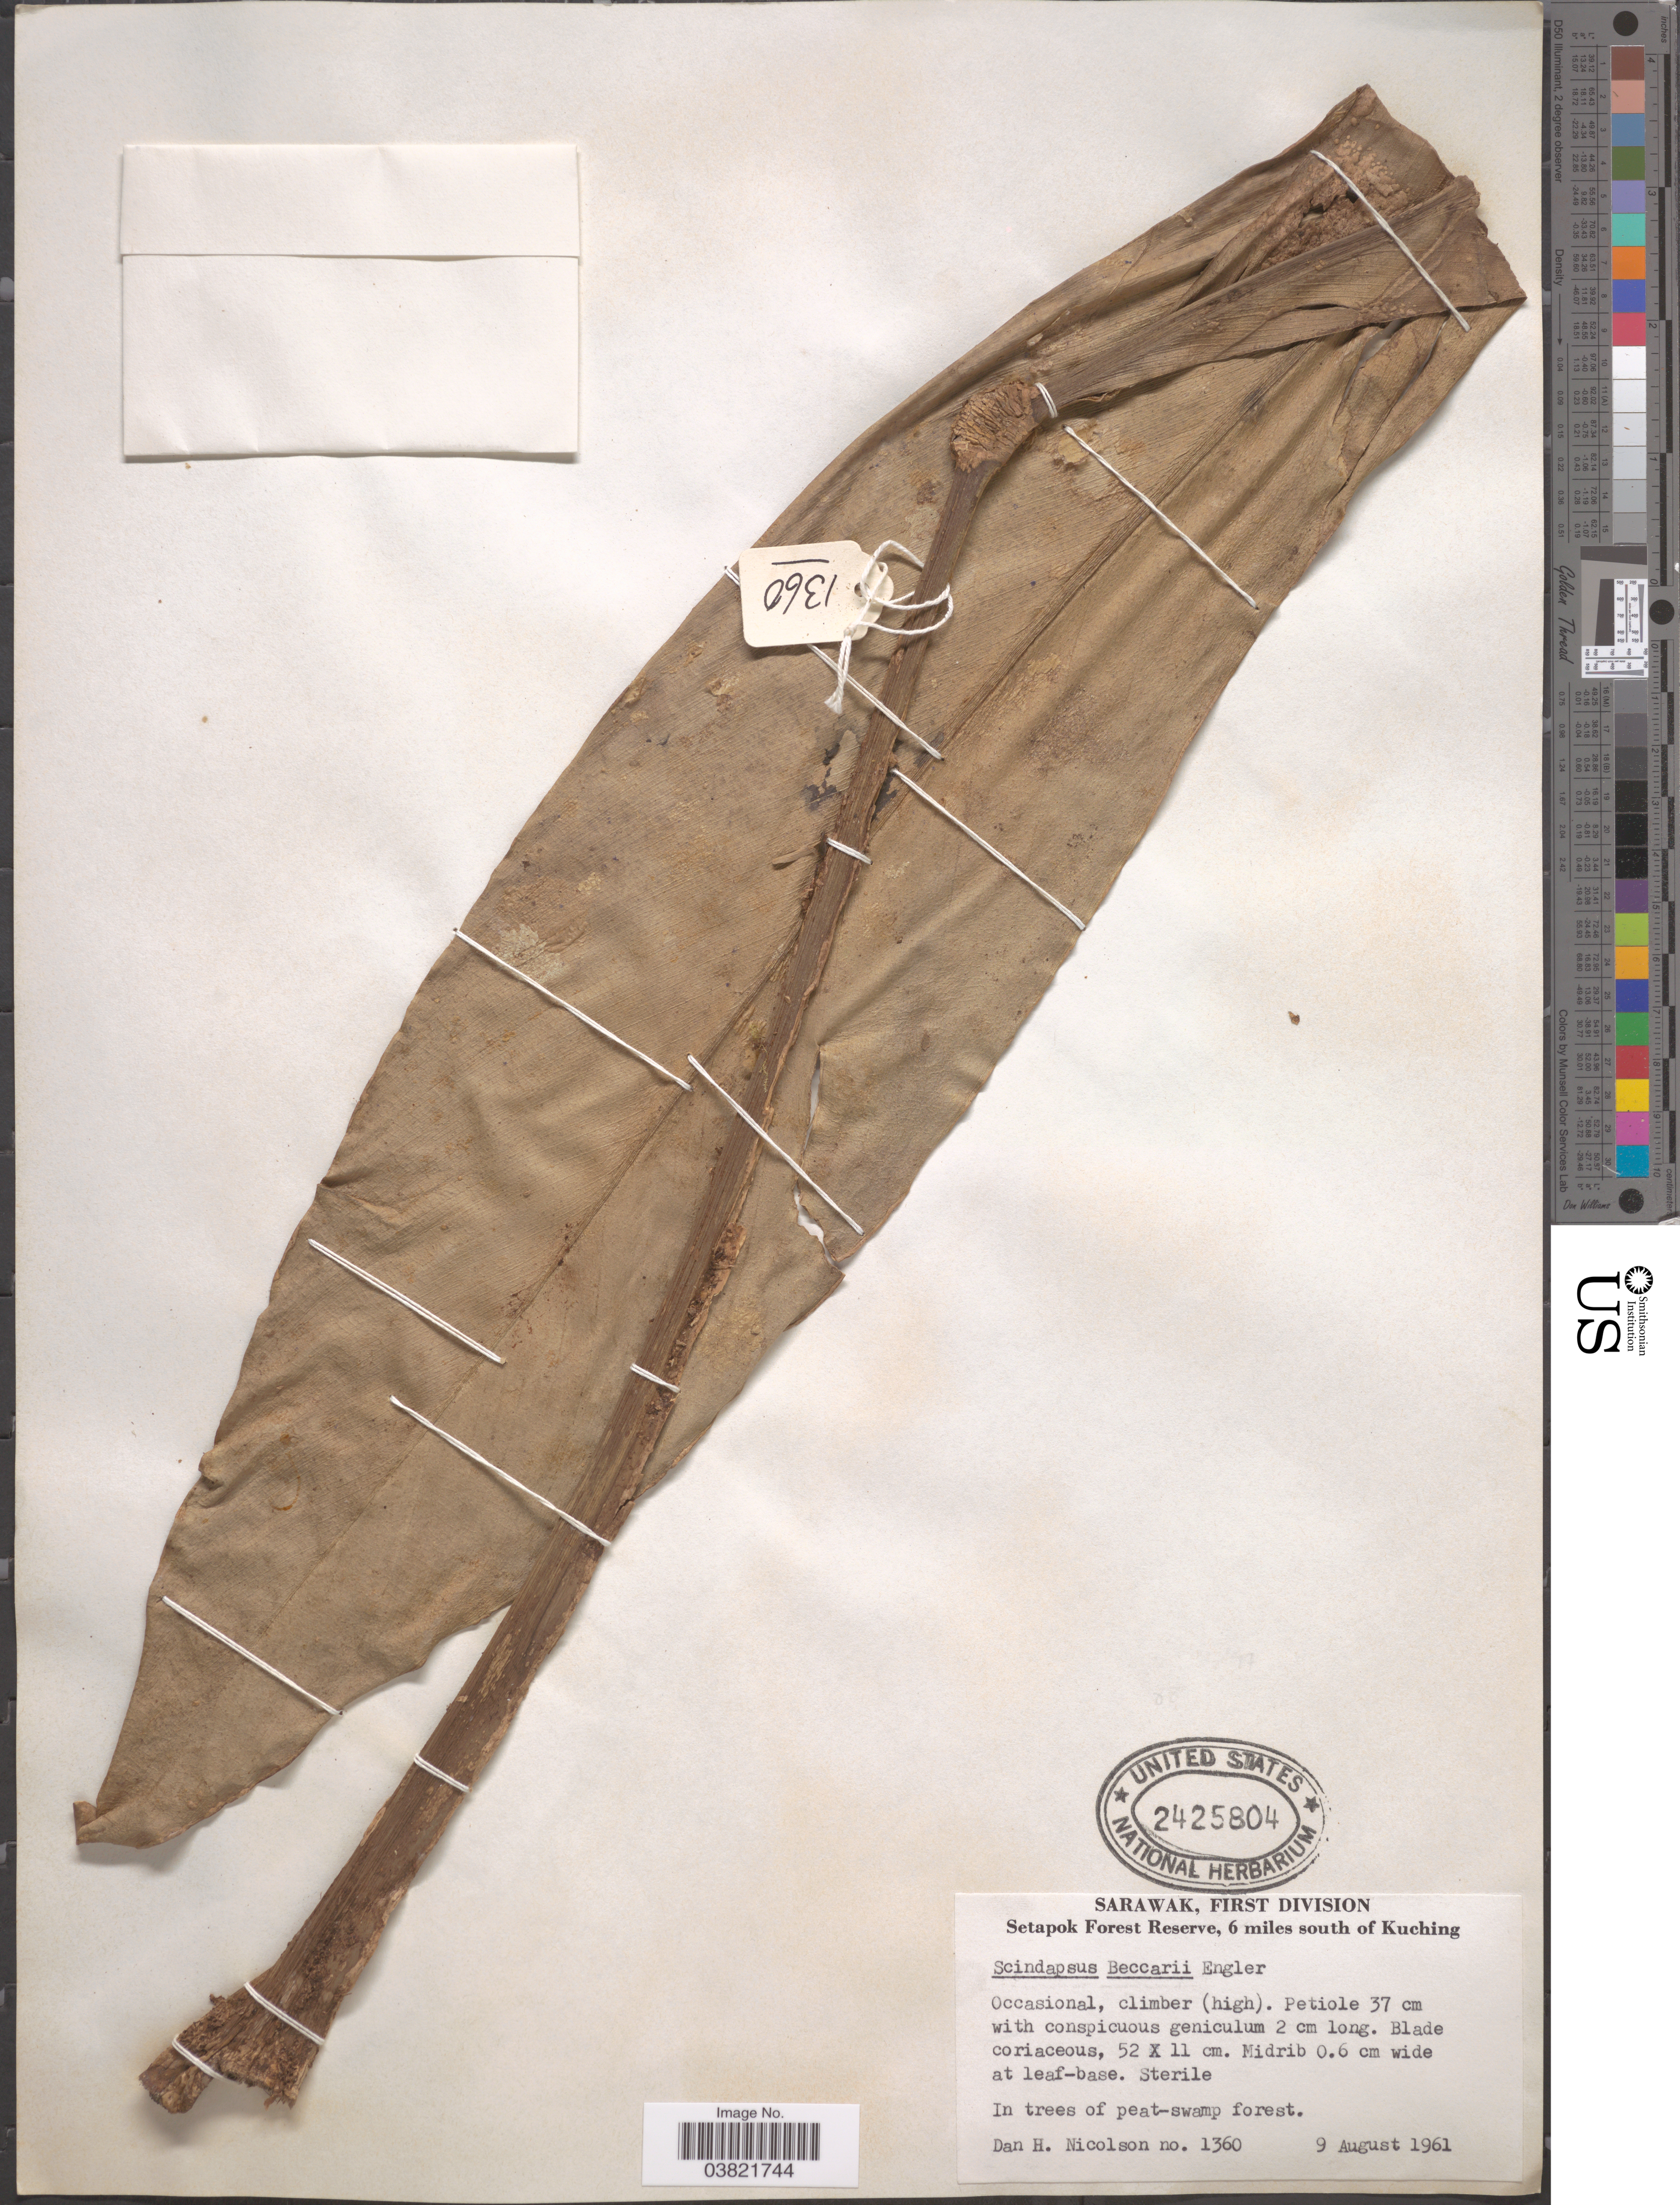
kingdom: Plantae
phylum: Tracheophyta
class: Liliopsida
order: Alismatales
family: Araceae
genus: Scindapsus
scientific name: Scindapsus beccarii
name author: Engl.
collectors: D. H. Nicolson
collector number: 1360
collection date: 1961-08-09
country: Malaysia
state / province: Sarawak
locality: First Division, Setapok Forest Reserve, 6 miles south of Kuching.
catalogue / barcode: US 2425804